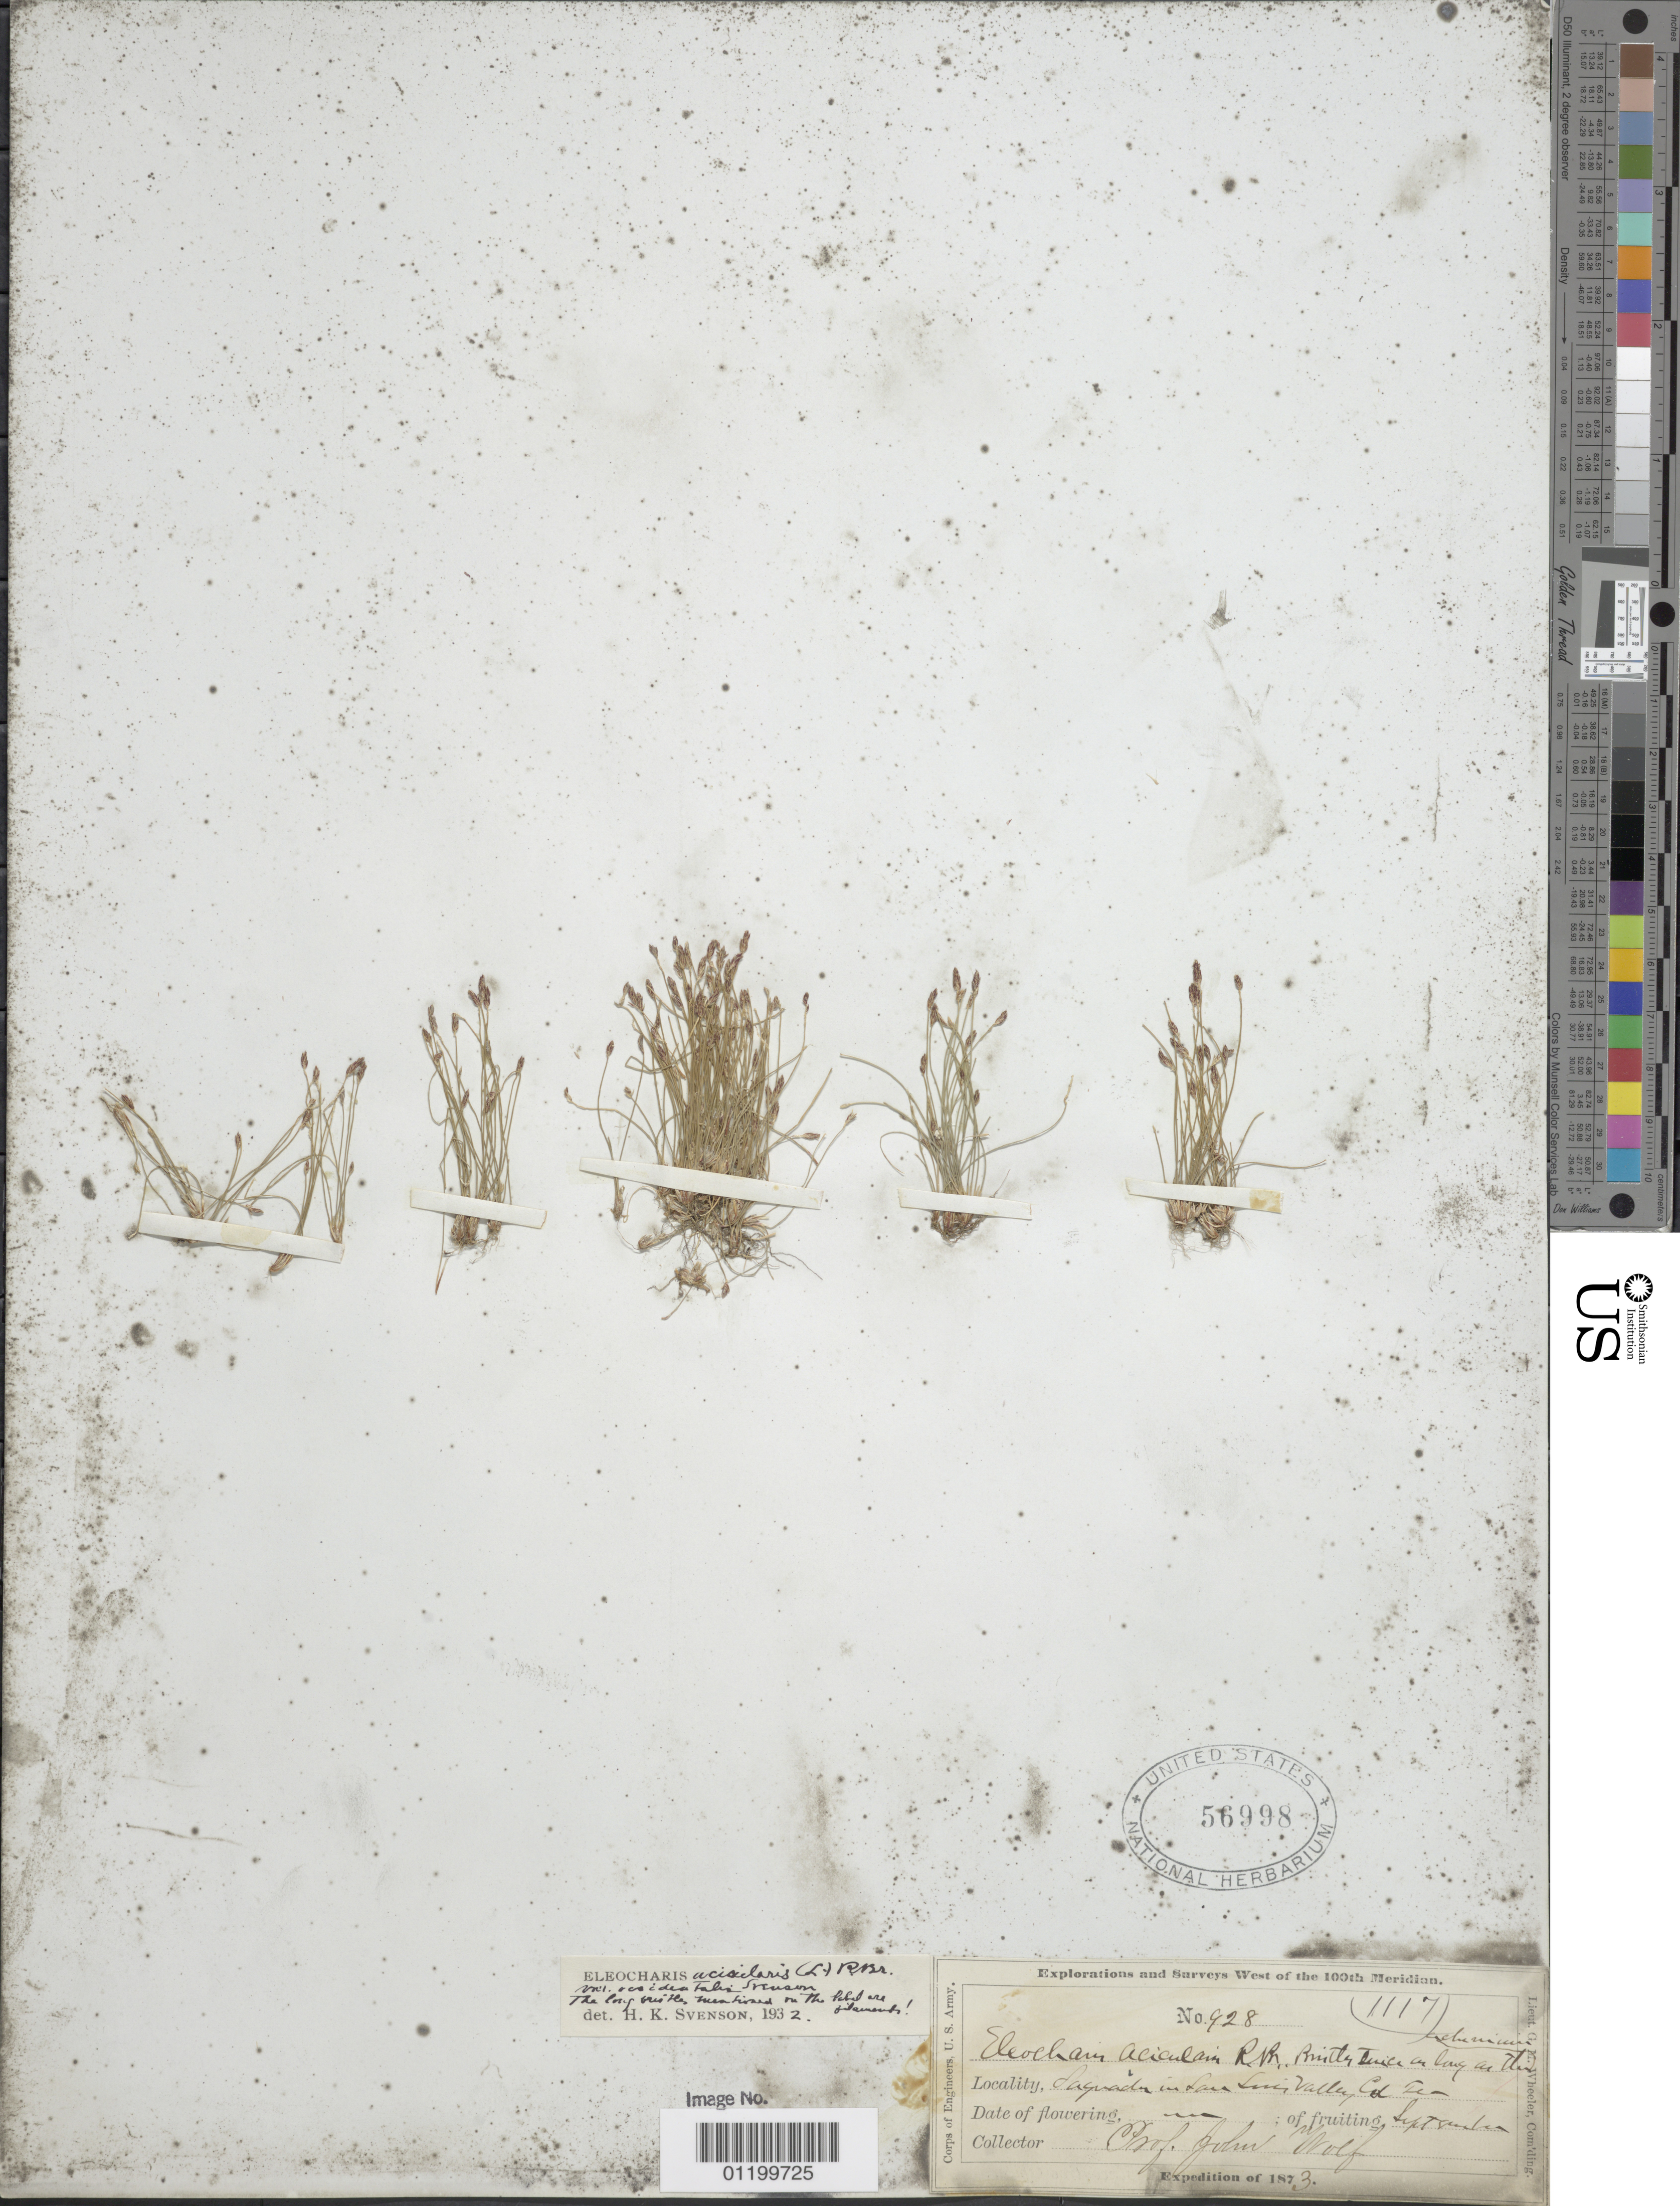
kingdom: Plantae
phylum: Tracheophyta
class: Liliopsida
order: Poales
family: Cyperaceae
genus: Eleocharis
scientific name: Eleocharis acicularis var. occidentalis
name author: Svenson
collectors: J. Wolf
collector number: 928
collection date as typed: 1873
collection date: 1873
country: United States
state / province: Colorado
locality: Saguache in San Luis Valley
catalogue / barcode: US 56998